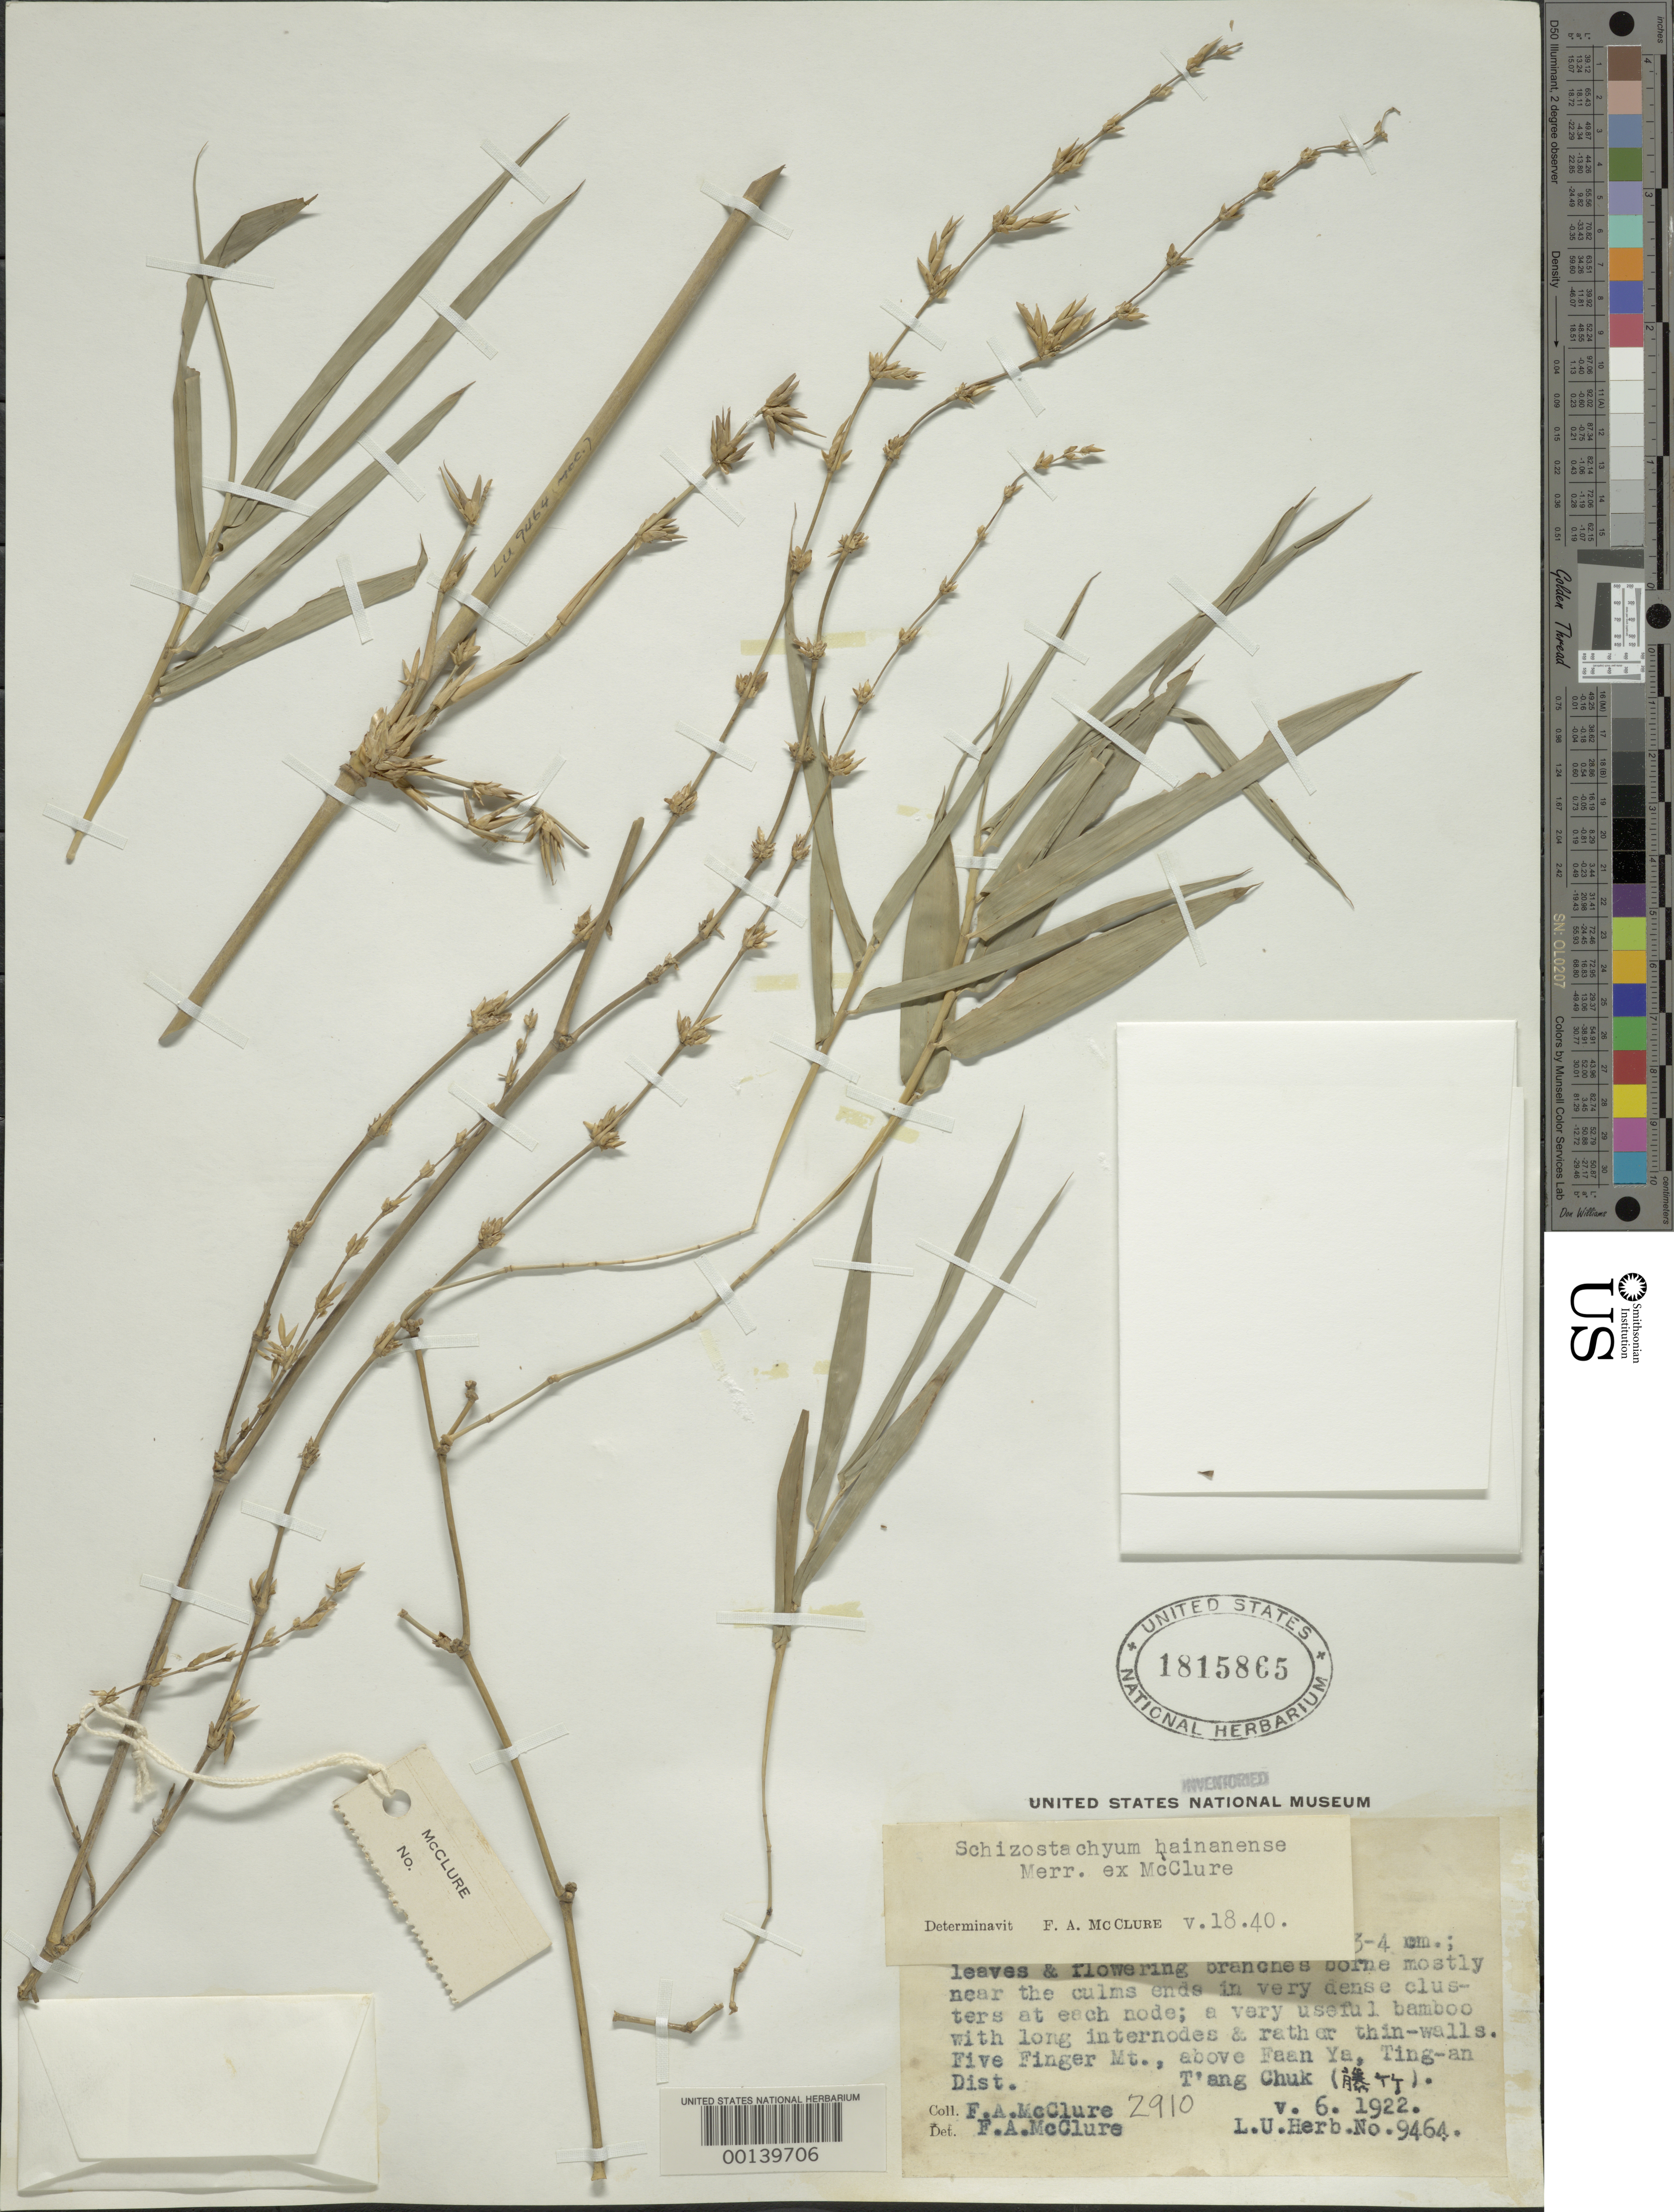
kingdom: Plantae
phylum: Tracheophyta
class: Liliopsida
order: Poales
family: Poaceae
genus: Schizostachyum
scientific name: Schizostachyum hainanense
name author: Merr. ex McClure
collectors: F. A. McClure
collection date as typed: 06 May 1922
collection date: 1922-05-06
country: China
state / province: Hainan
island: Hainan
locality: Ting-an, faan ya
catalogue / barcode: US 1815865